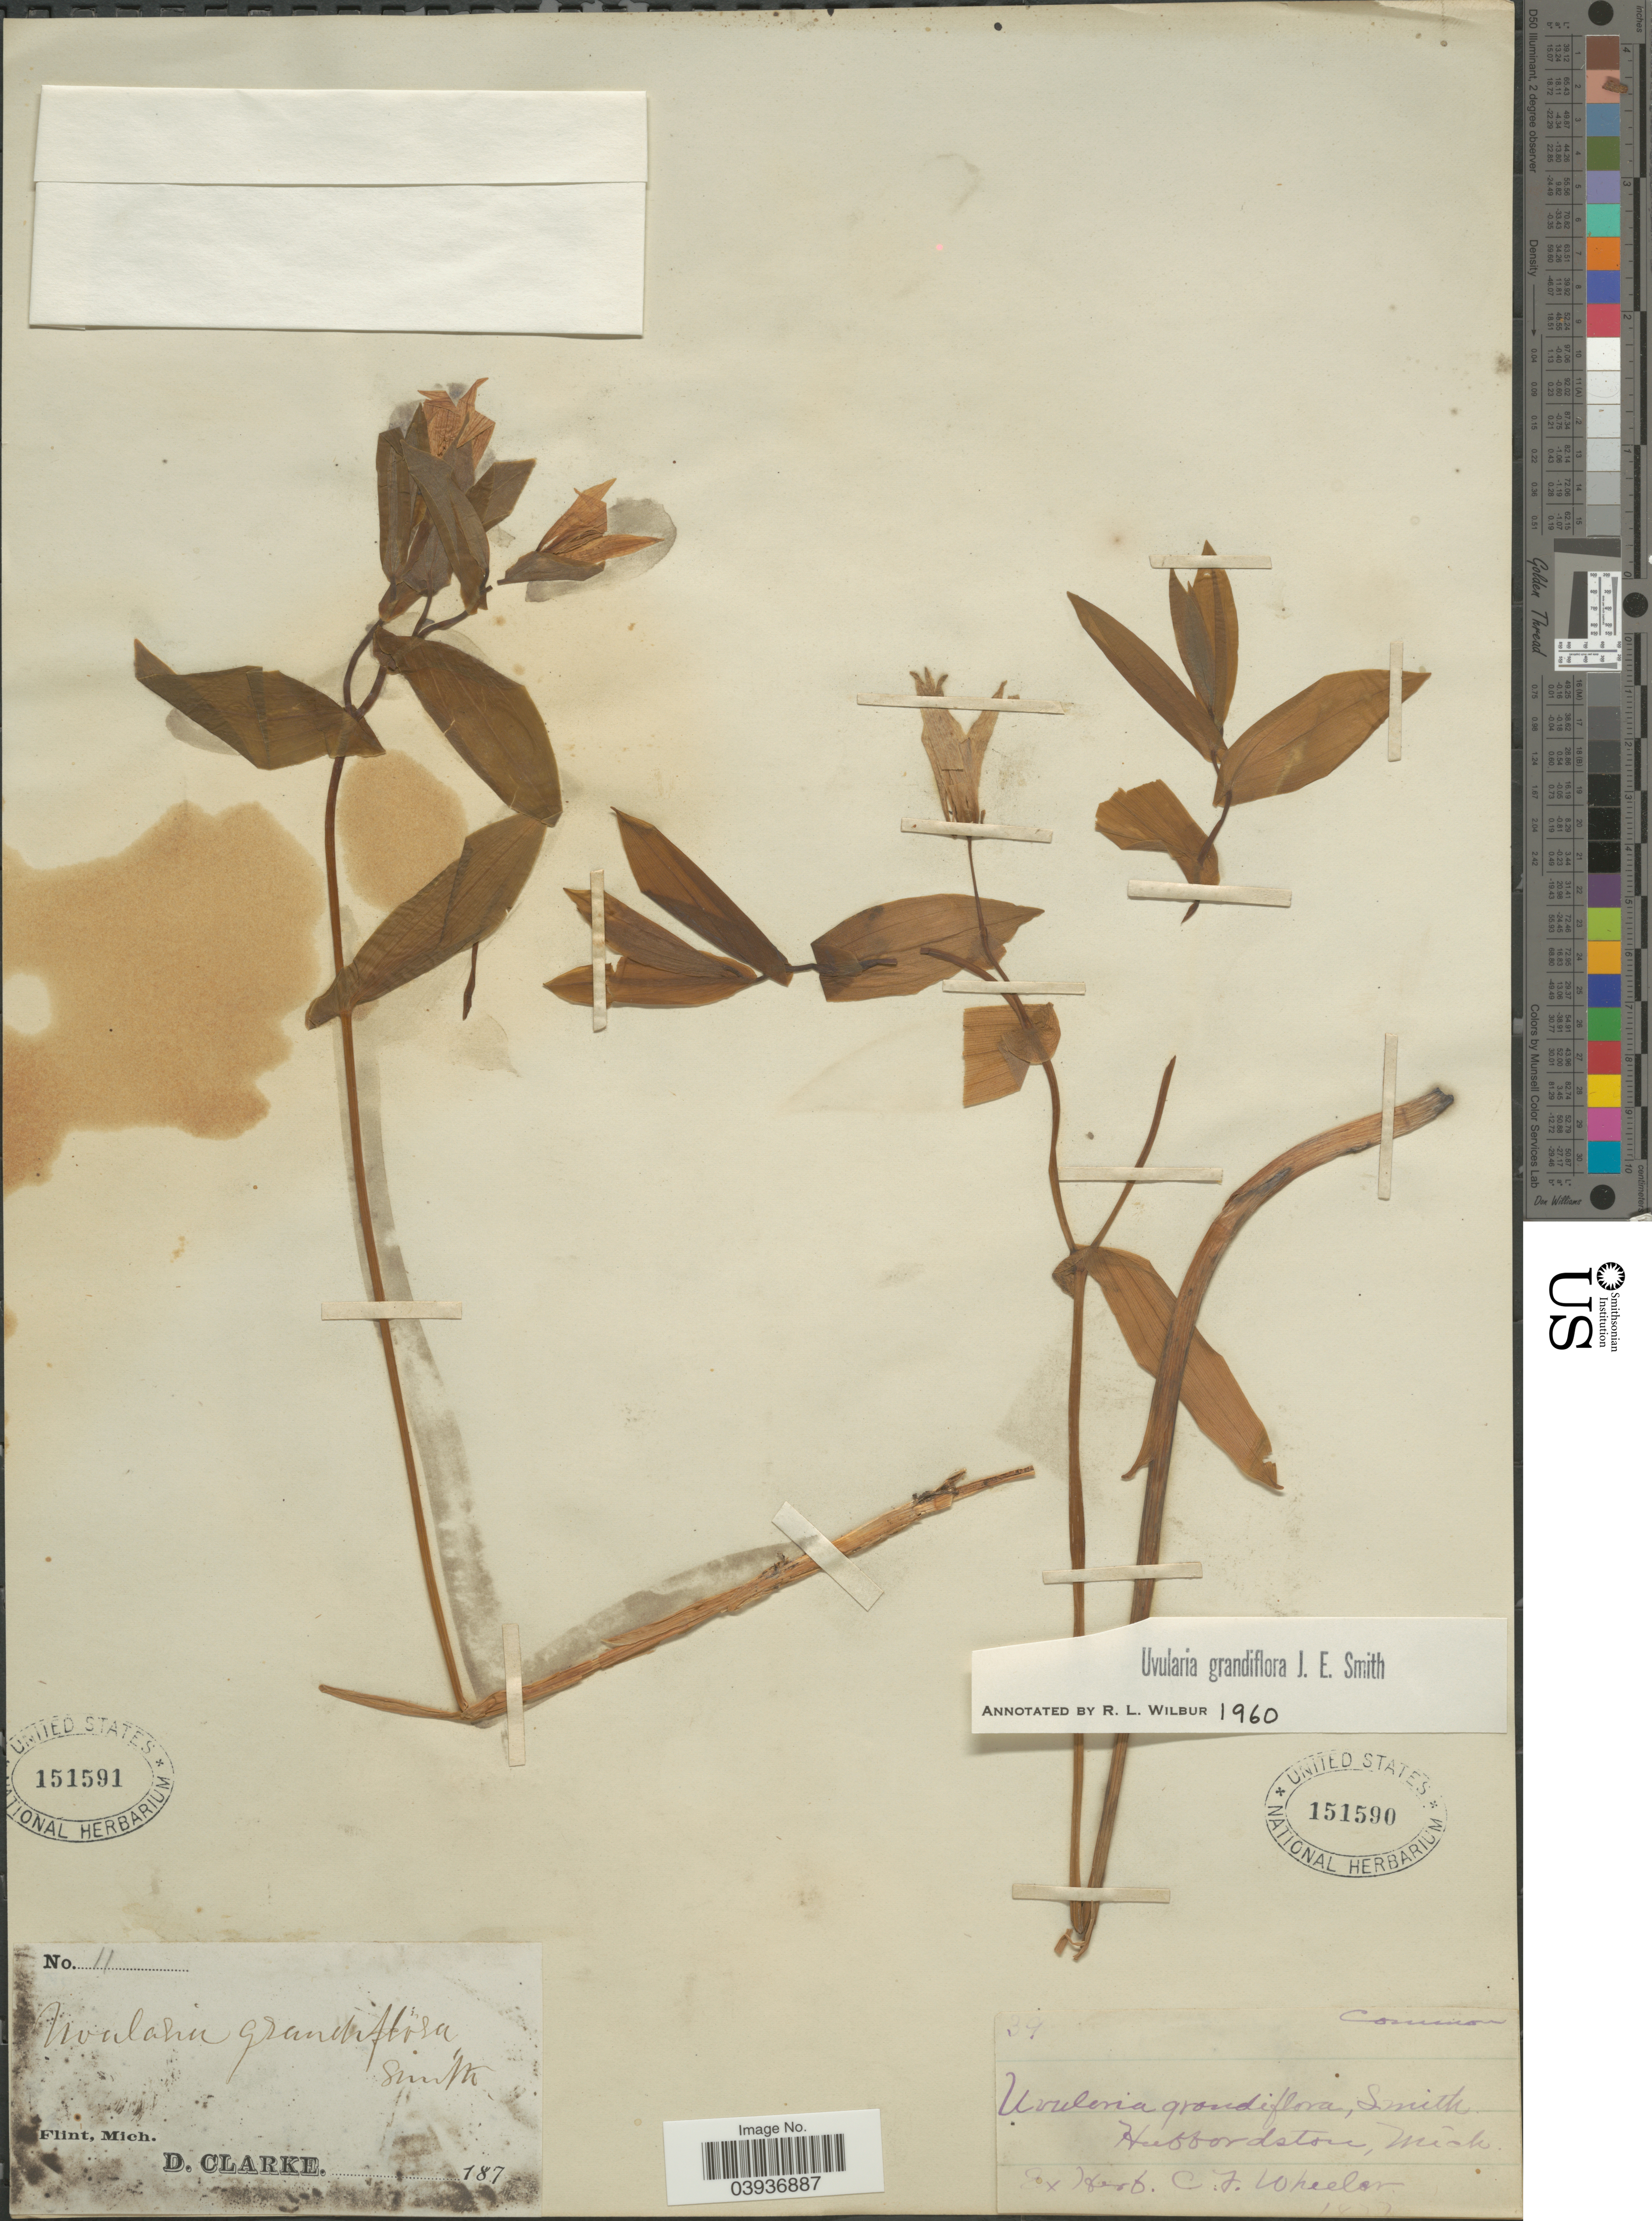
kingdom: Plantae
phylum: Tracheophyta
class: Liliopsida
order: Liliales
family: Colchicaceae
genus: Uvularia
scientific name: Uvularia grandiflora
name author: Sm.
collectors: Ex Herb. C. F. Wheeler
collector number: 39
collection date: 1877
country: United States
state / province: Michigan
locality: Hubbardston.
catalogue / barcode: US 151590